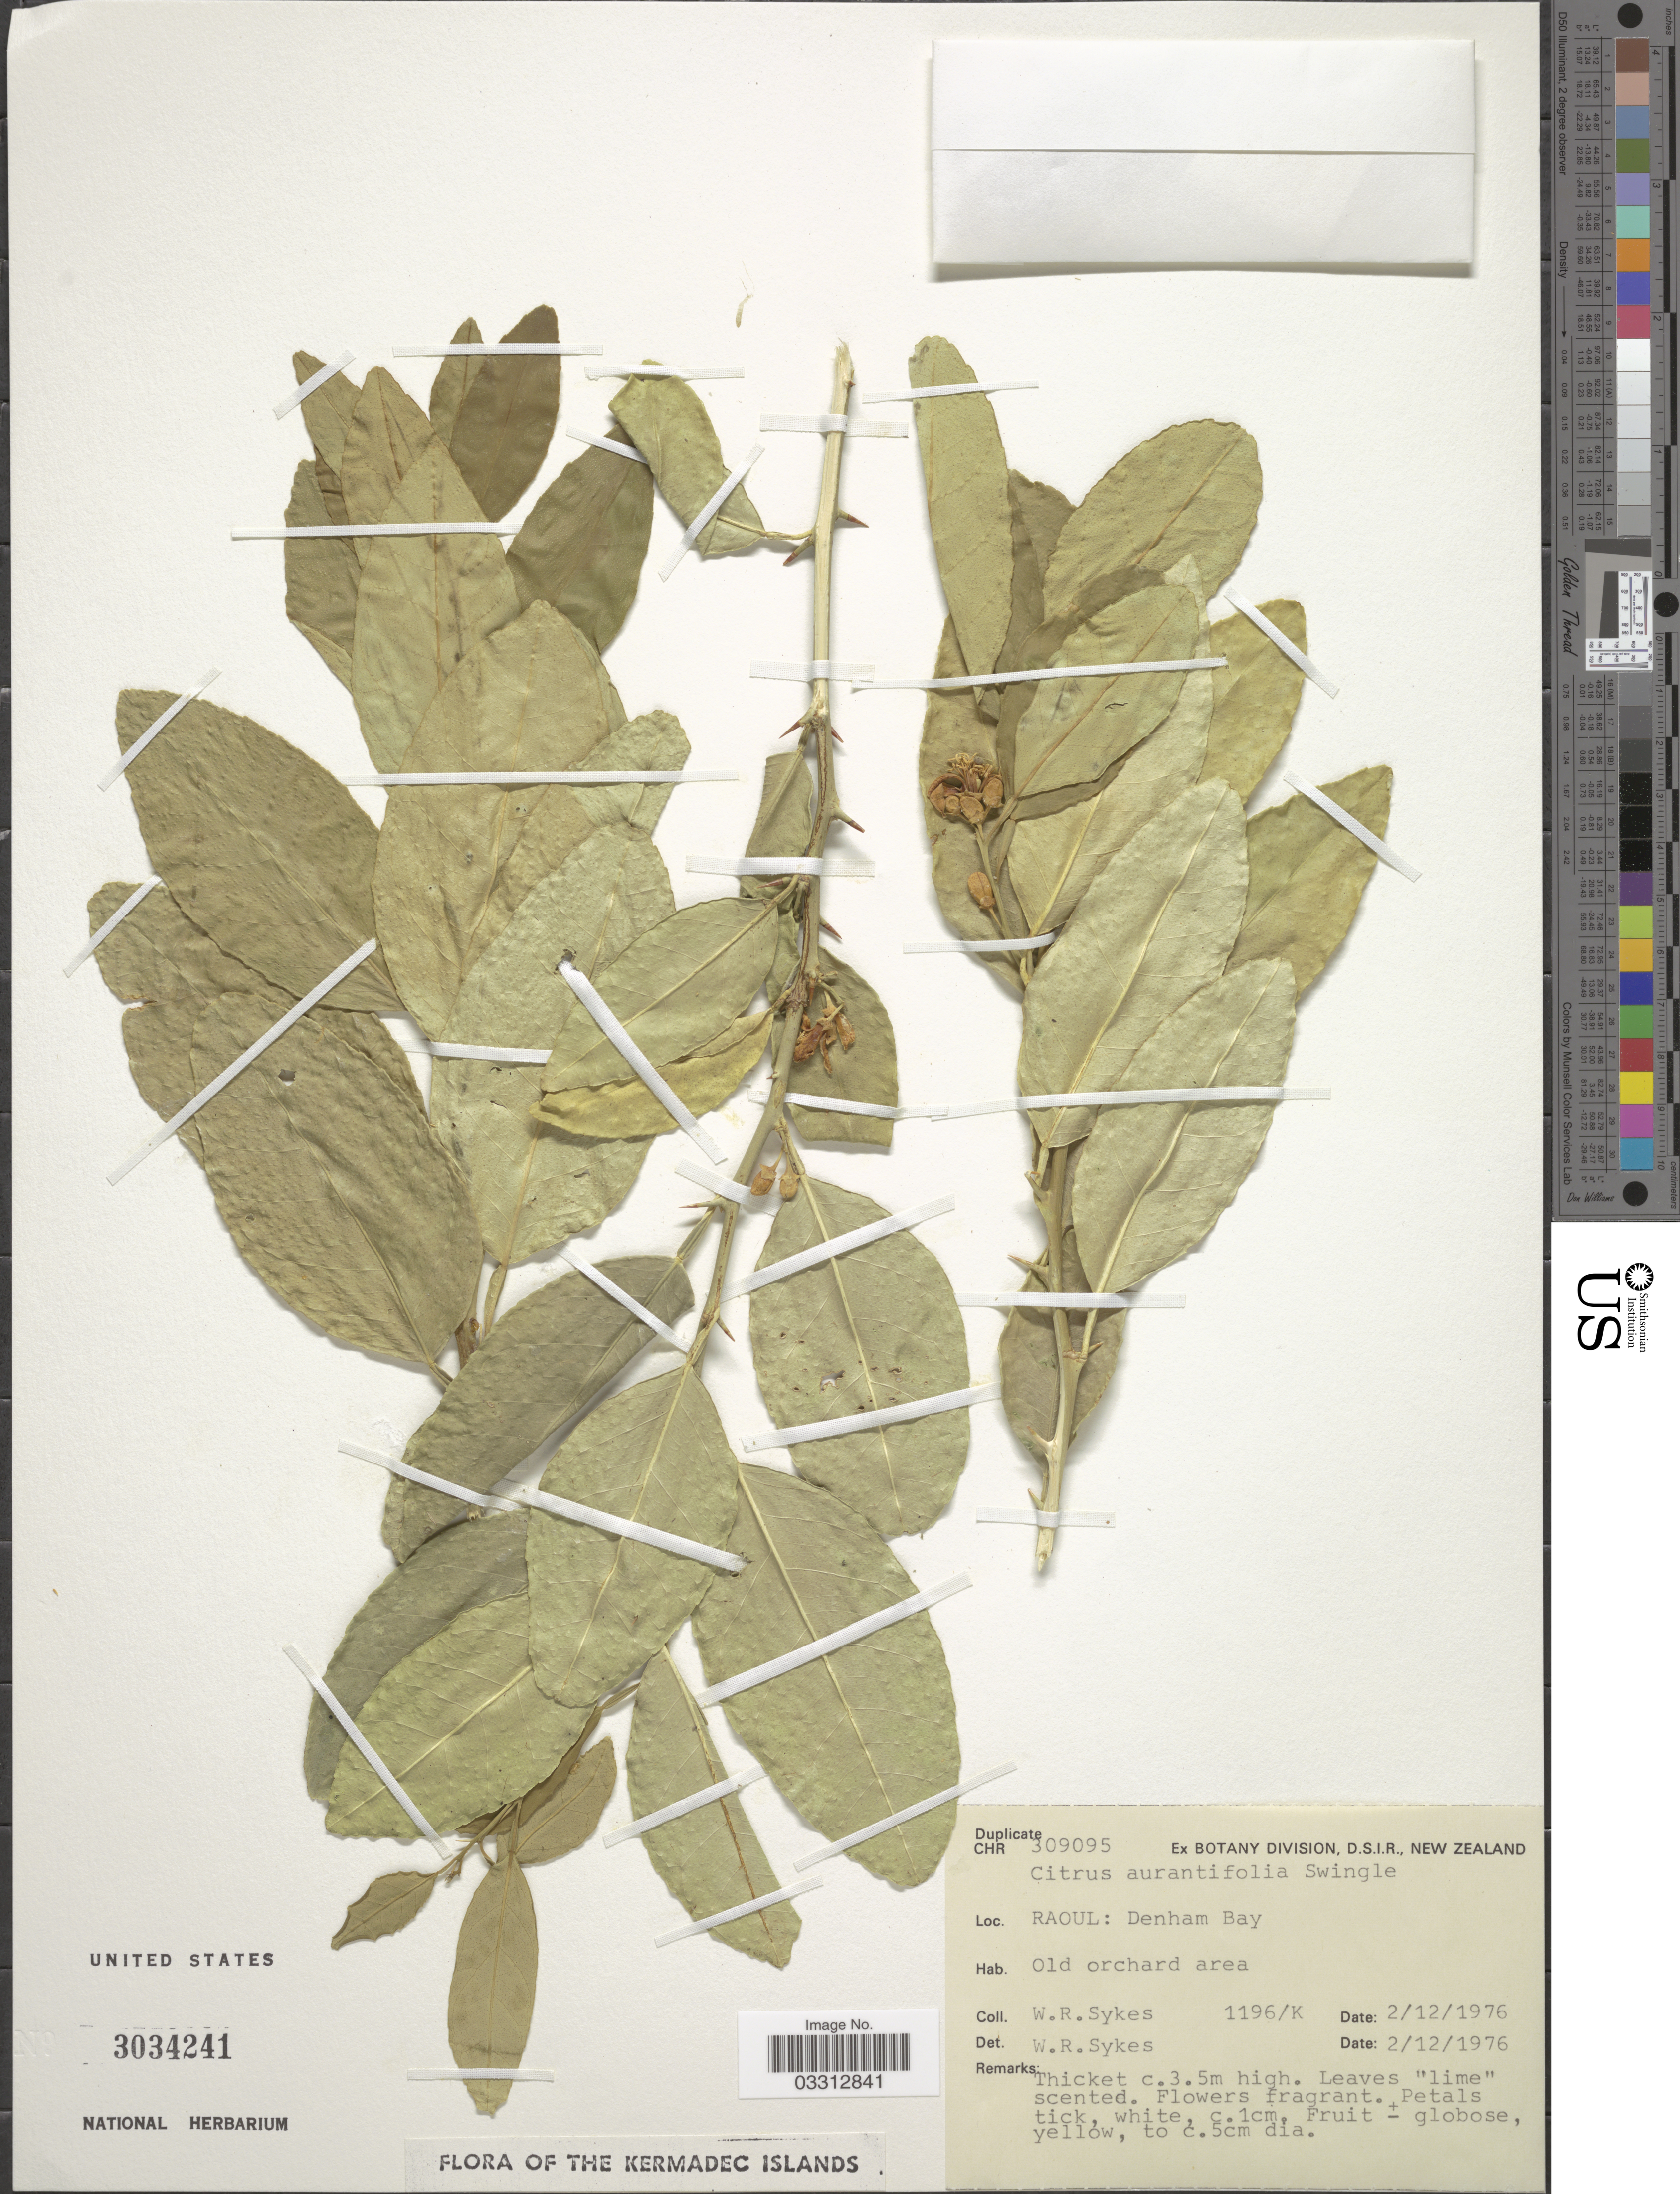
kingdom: Plantae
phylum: Tracheophyta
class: Magnoliopsida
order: Sapindales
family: Rutaceae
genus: Citrus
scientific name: Citrus x aurantifolia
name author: (Christm.) Swingle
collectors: W. R. Sykes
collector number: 1196/K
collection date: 1976-02-12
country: New Zealand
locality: Raoul: Denham Bay.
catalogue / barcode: US 3034241